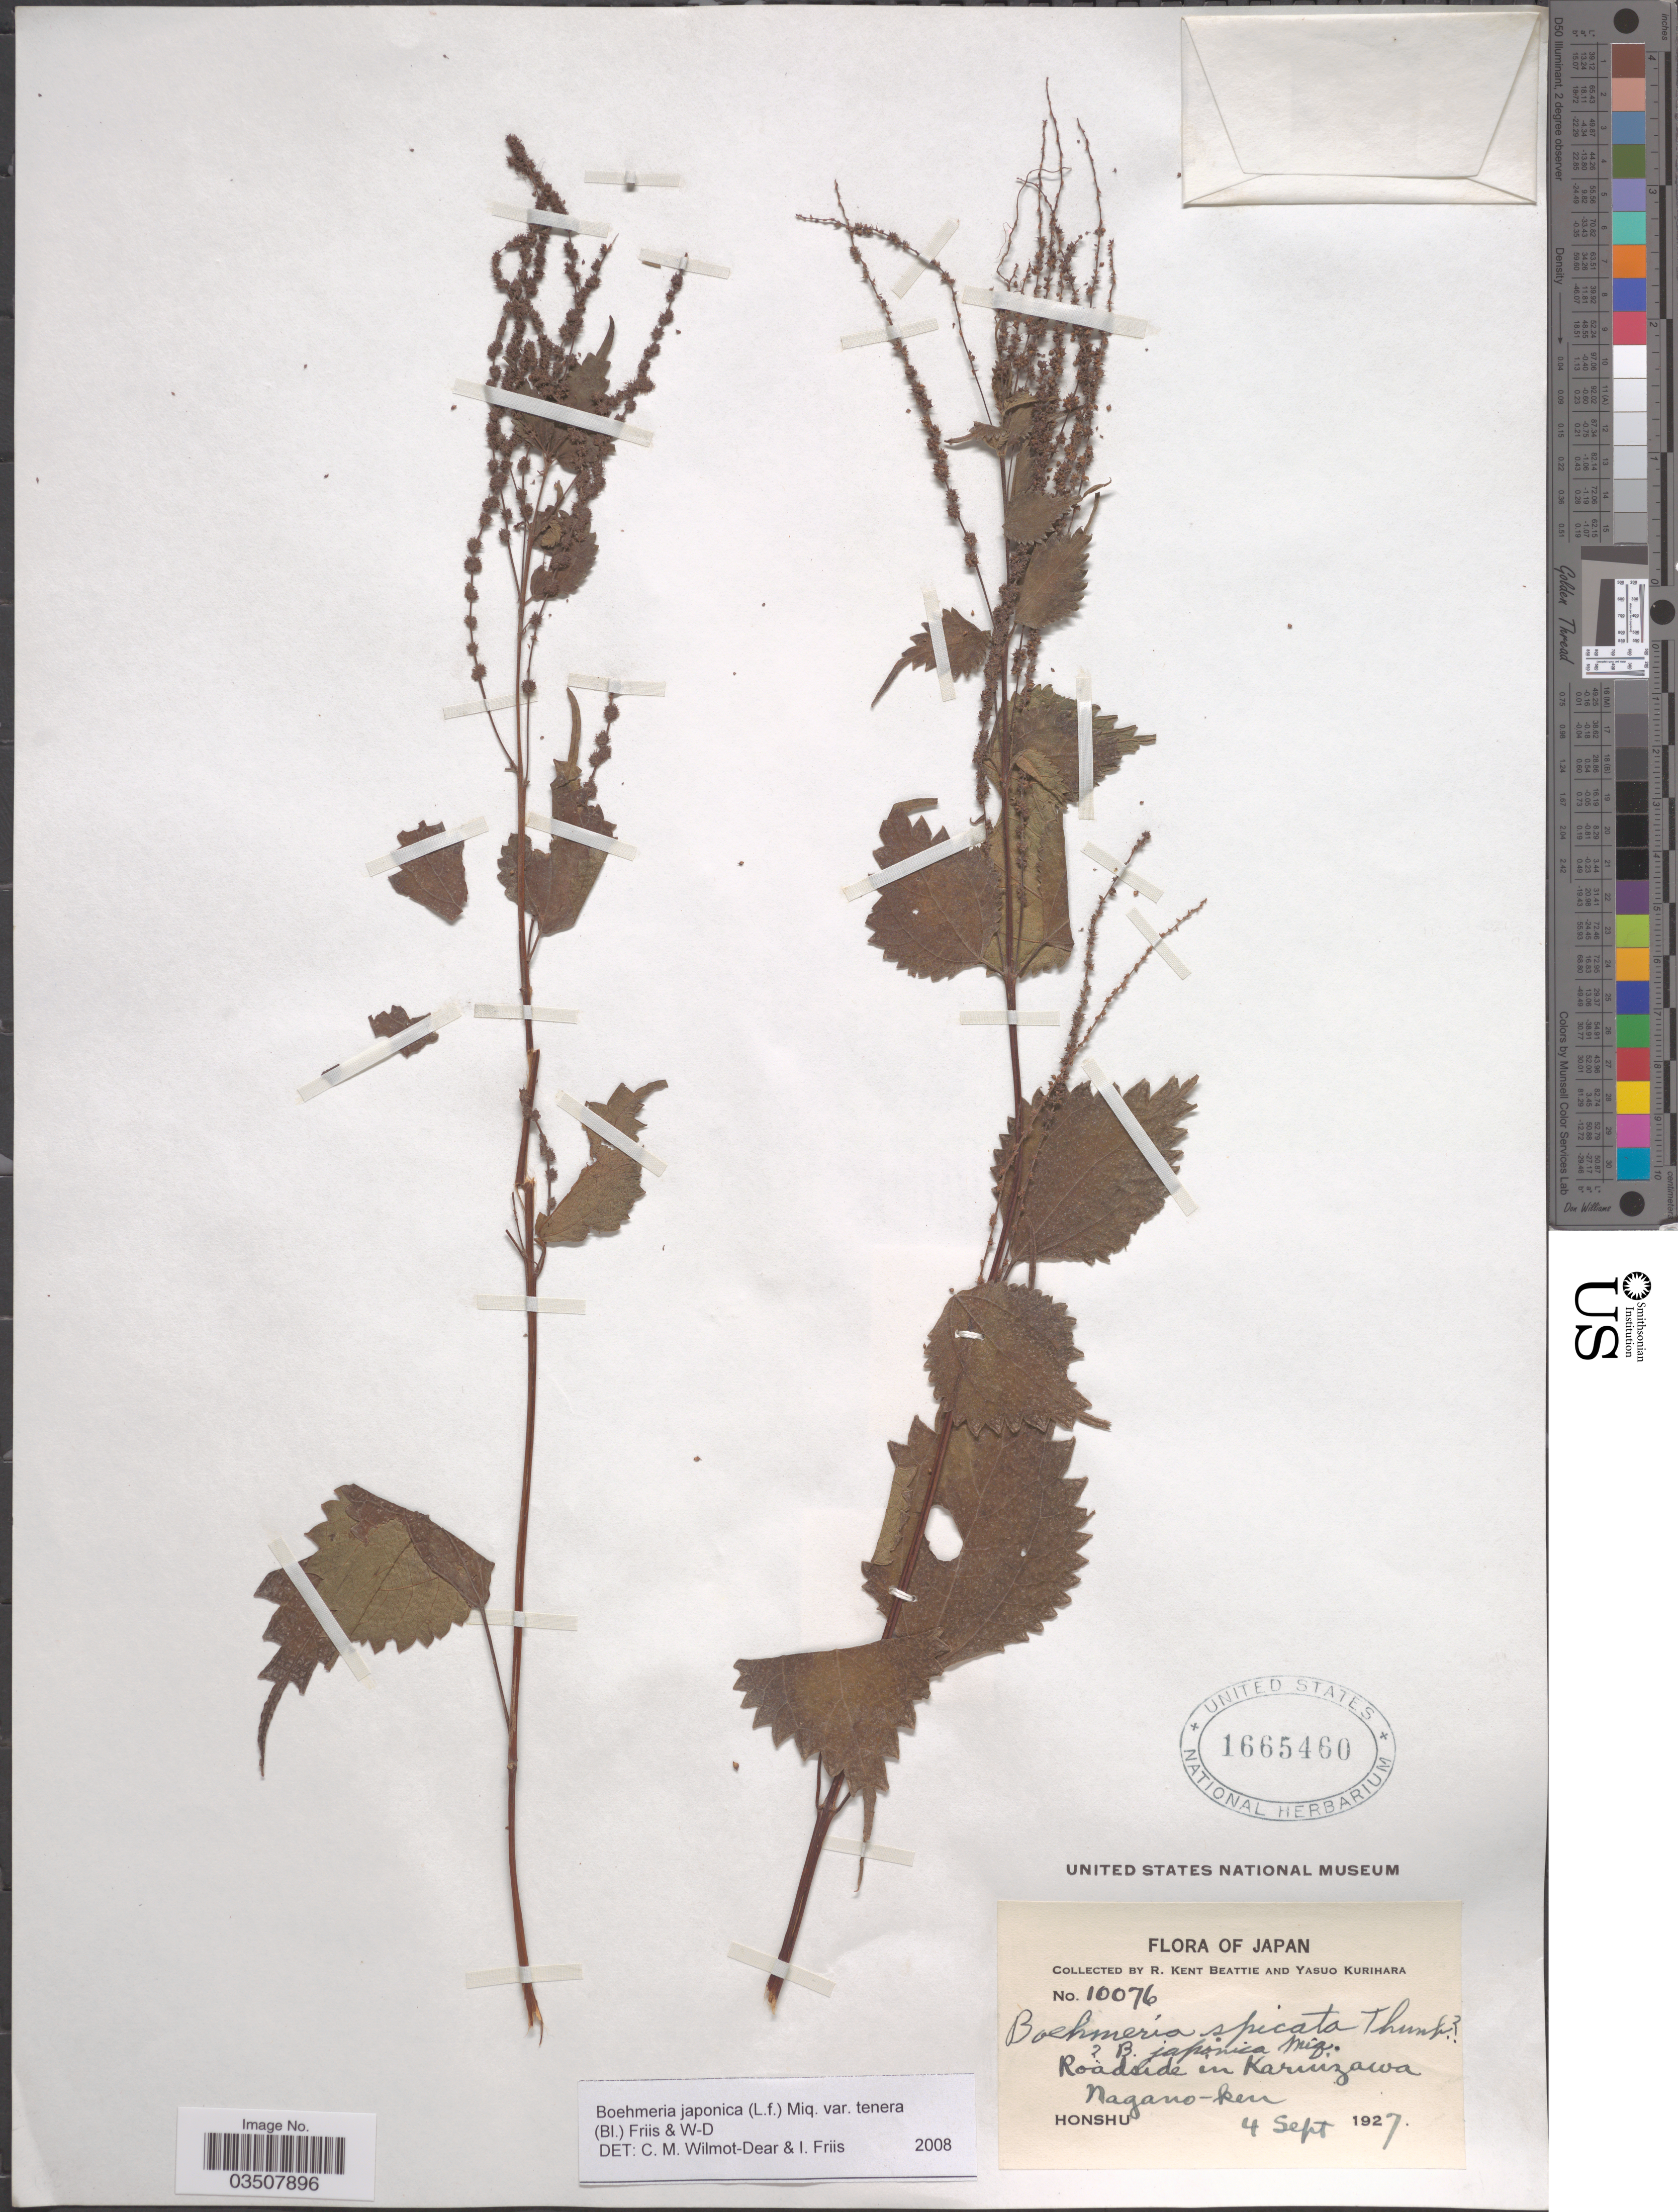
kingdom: Plantae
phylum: Tracheophyta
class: Magnoliopsida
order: Rosales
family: Urticaceae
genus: Boehmeria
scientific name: Boehmeria japonica var. tenera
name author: (Blume) Friis & Wilmot-Dear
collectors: R. K. Beattie & Y. Kurihara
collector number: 10076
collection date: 1927-09-04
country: Japan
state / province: Nagano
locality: Roadside in Karuizawa, Nagano-ken. Honshu.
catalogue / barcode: US 1665460